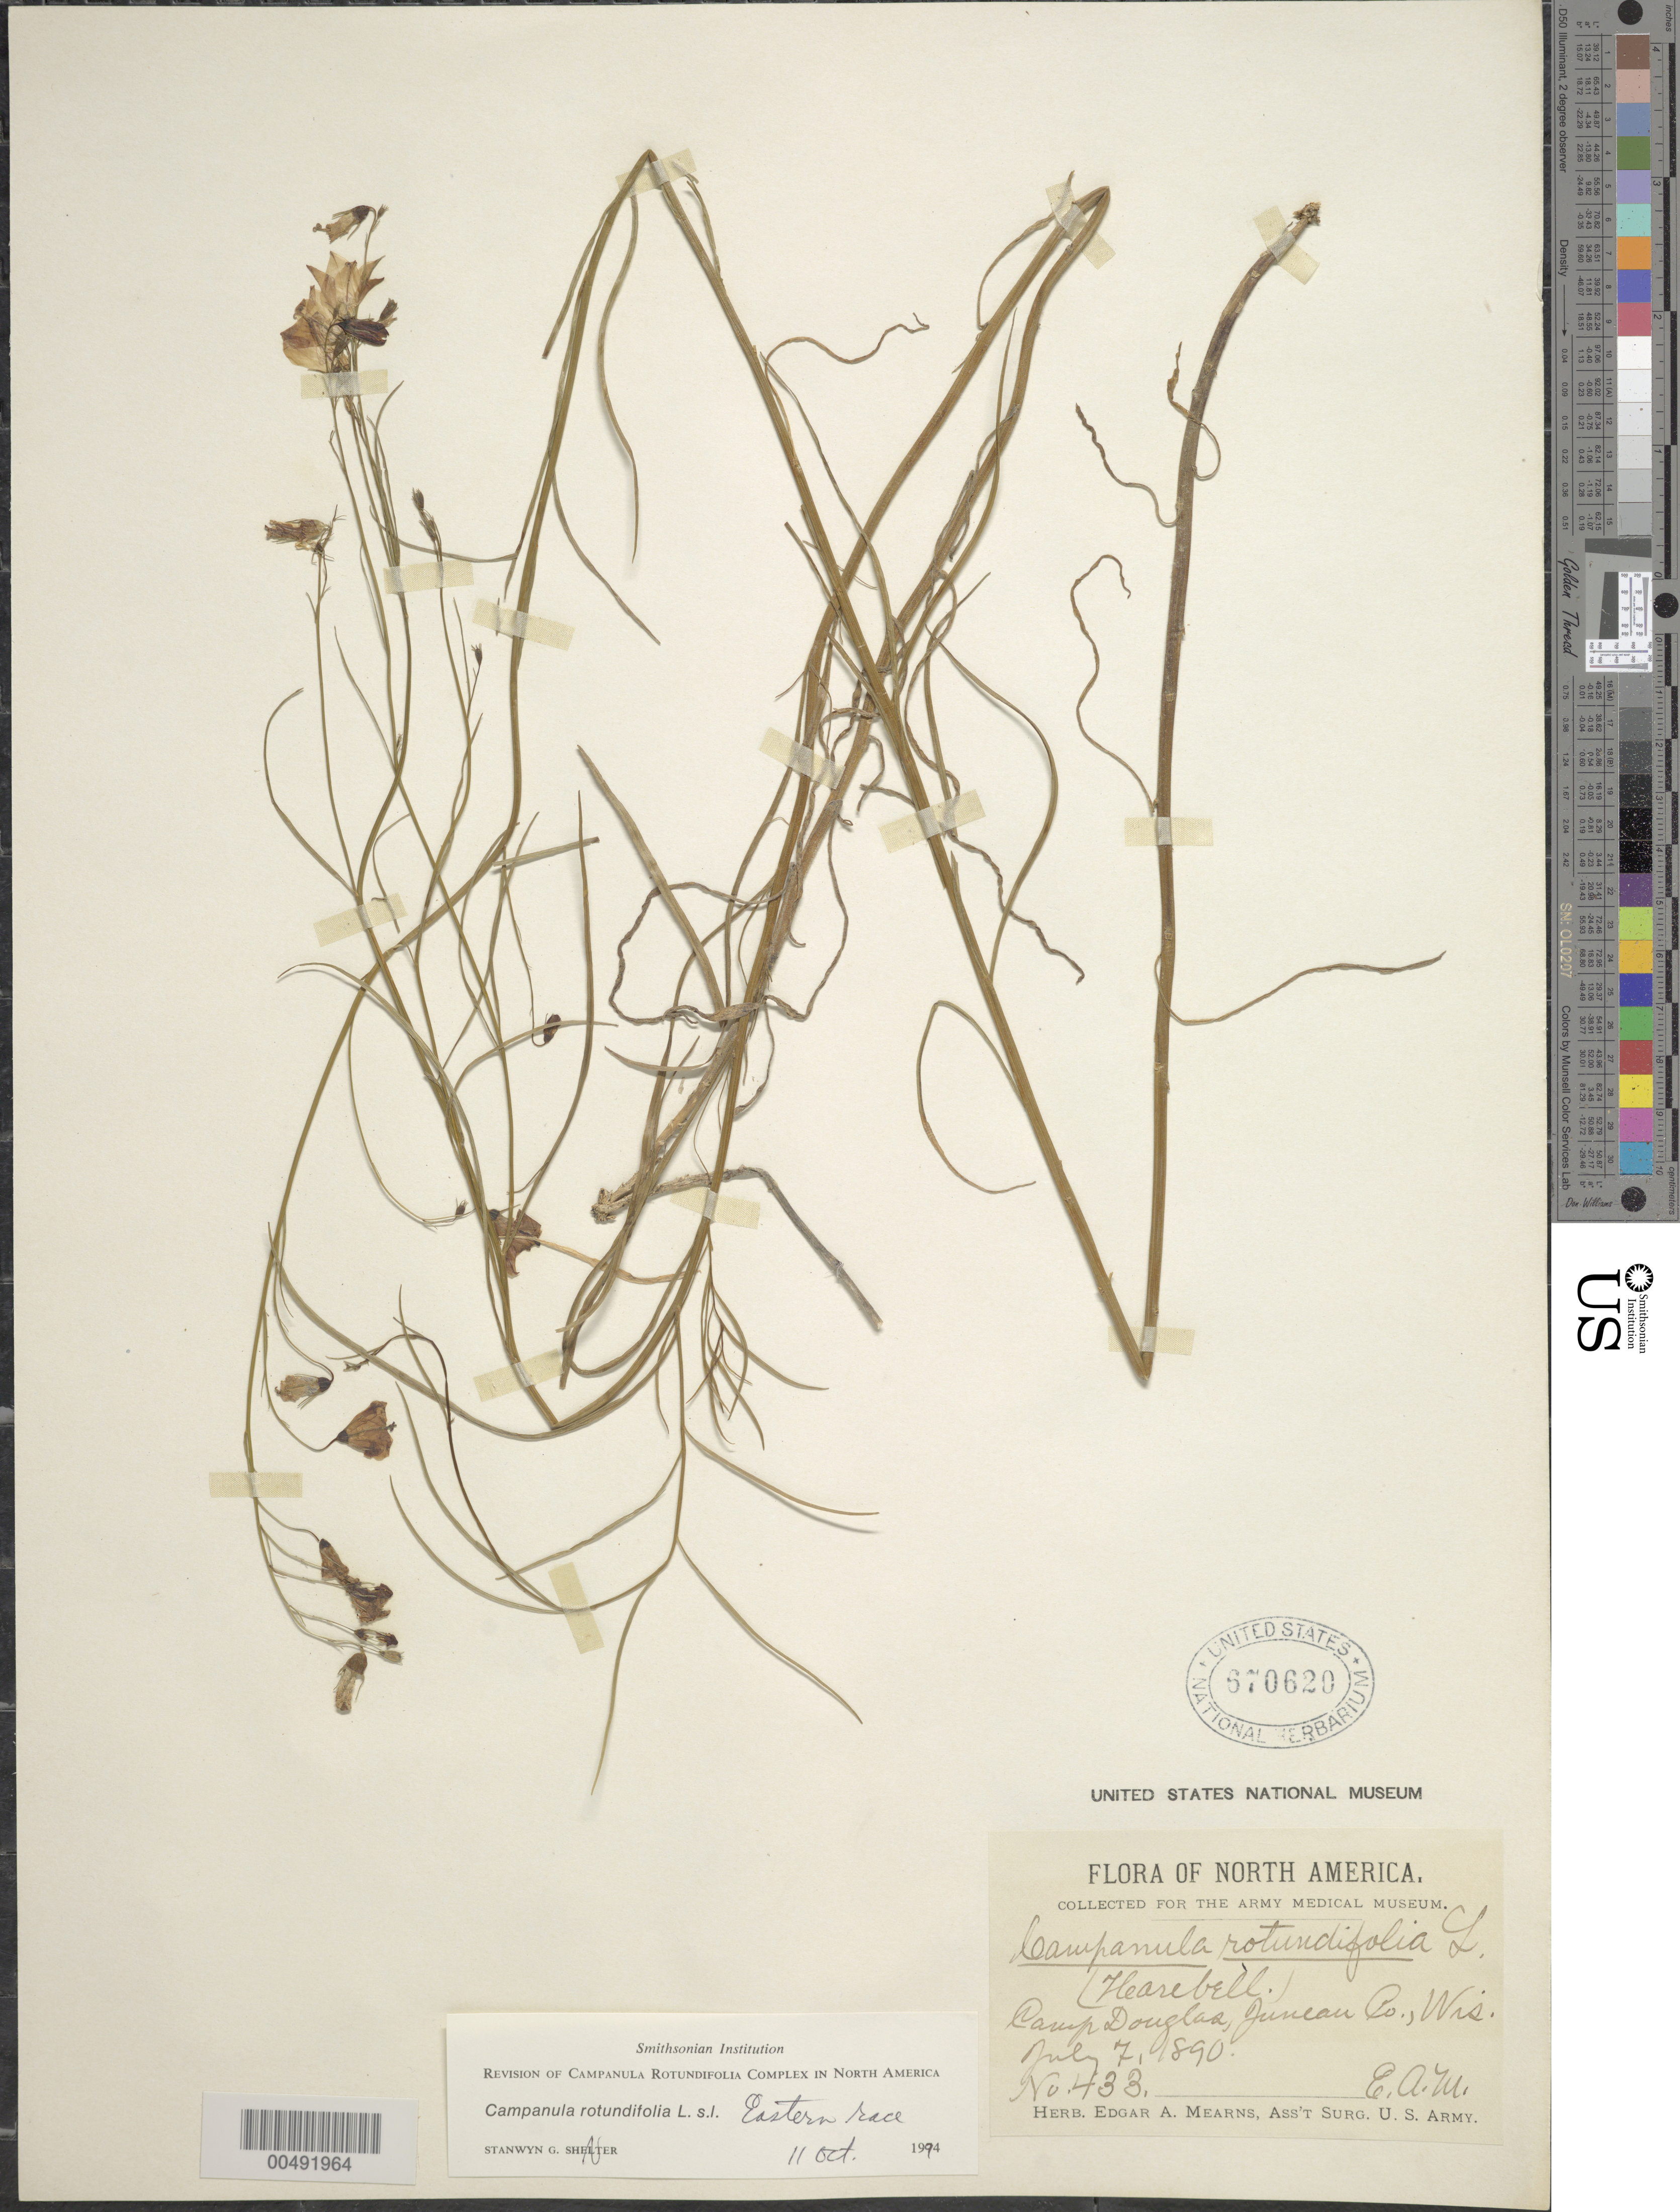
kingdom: Plantae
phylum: Tracheophyta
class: Magnoliopsida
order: Asterales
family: Campanulaceae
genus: Campanula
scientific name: Campanula rotundifolia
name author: L.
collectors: E. A. Mearns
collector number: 433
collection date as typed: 07 Jul 1890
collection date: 1890-07-07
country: United States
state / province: Wisconsin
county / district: Juneau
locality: Camp Douglas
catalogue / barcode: US 670620